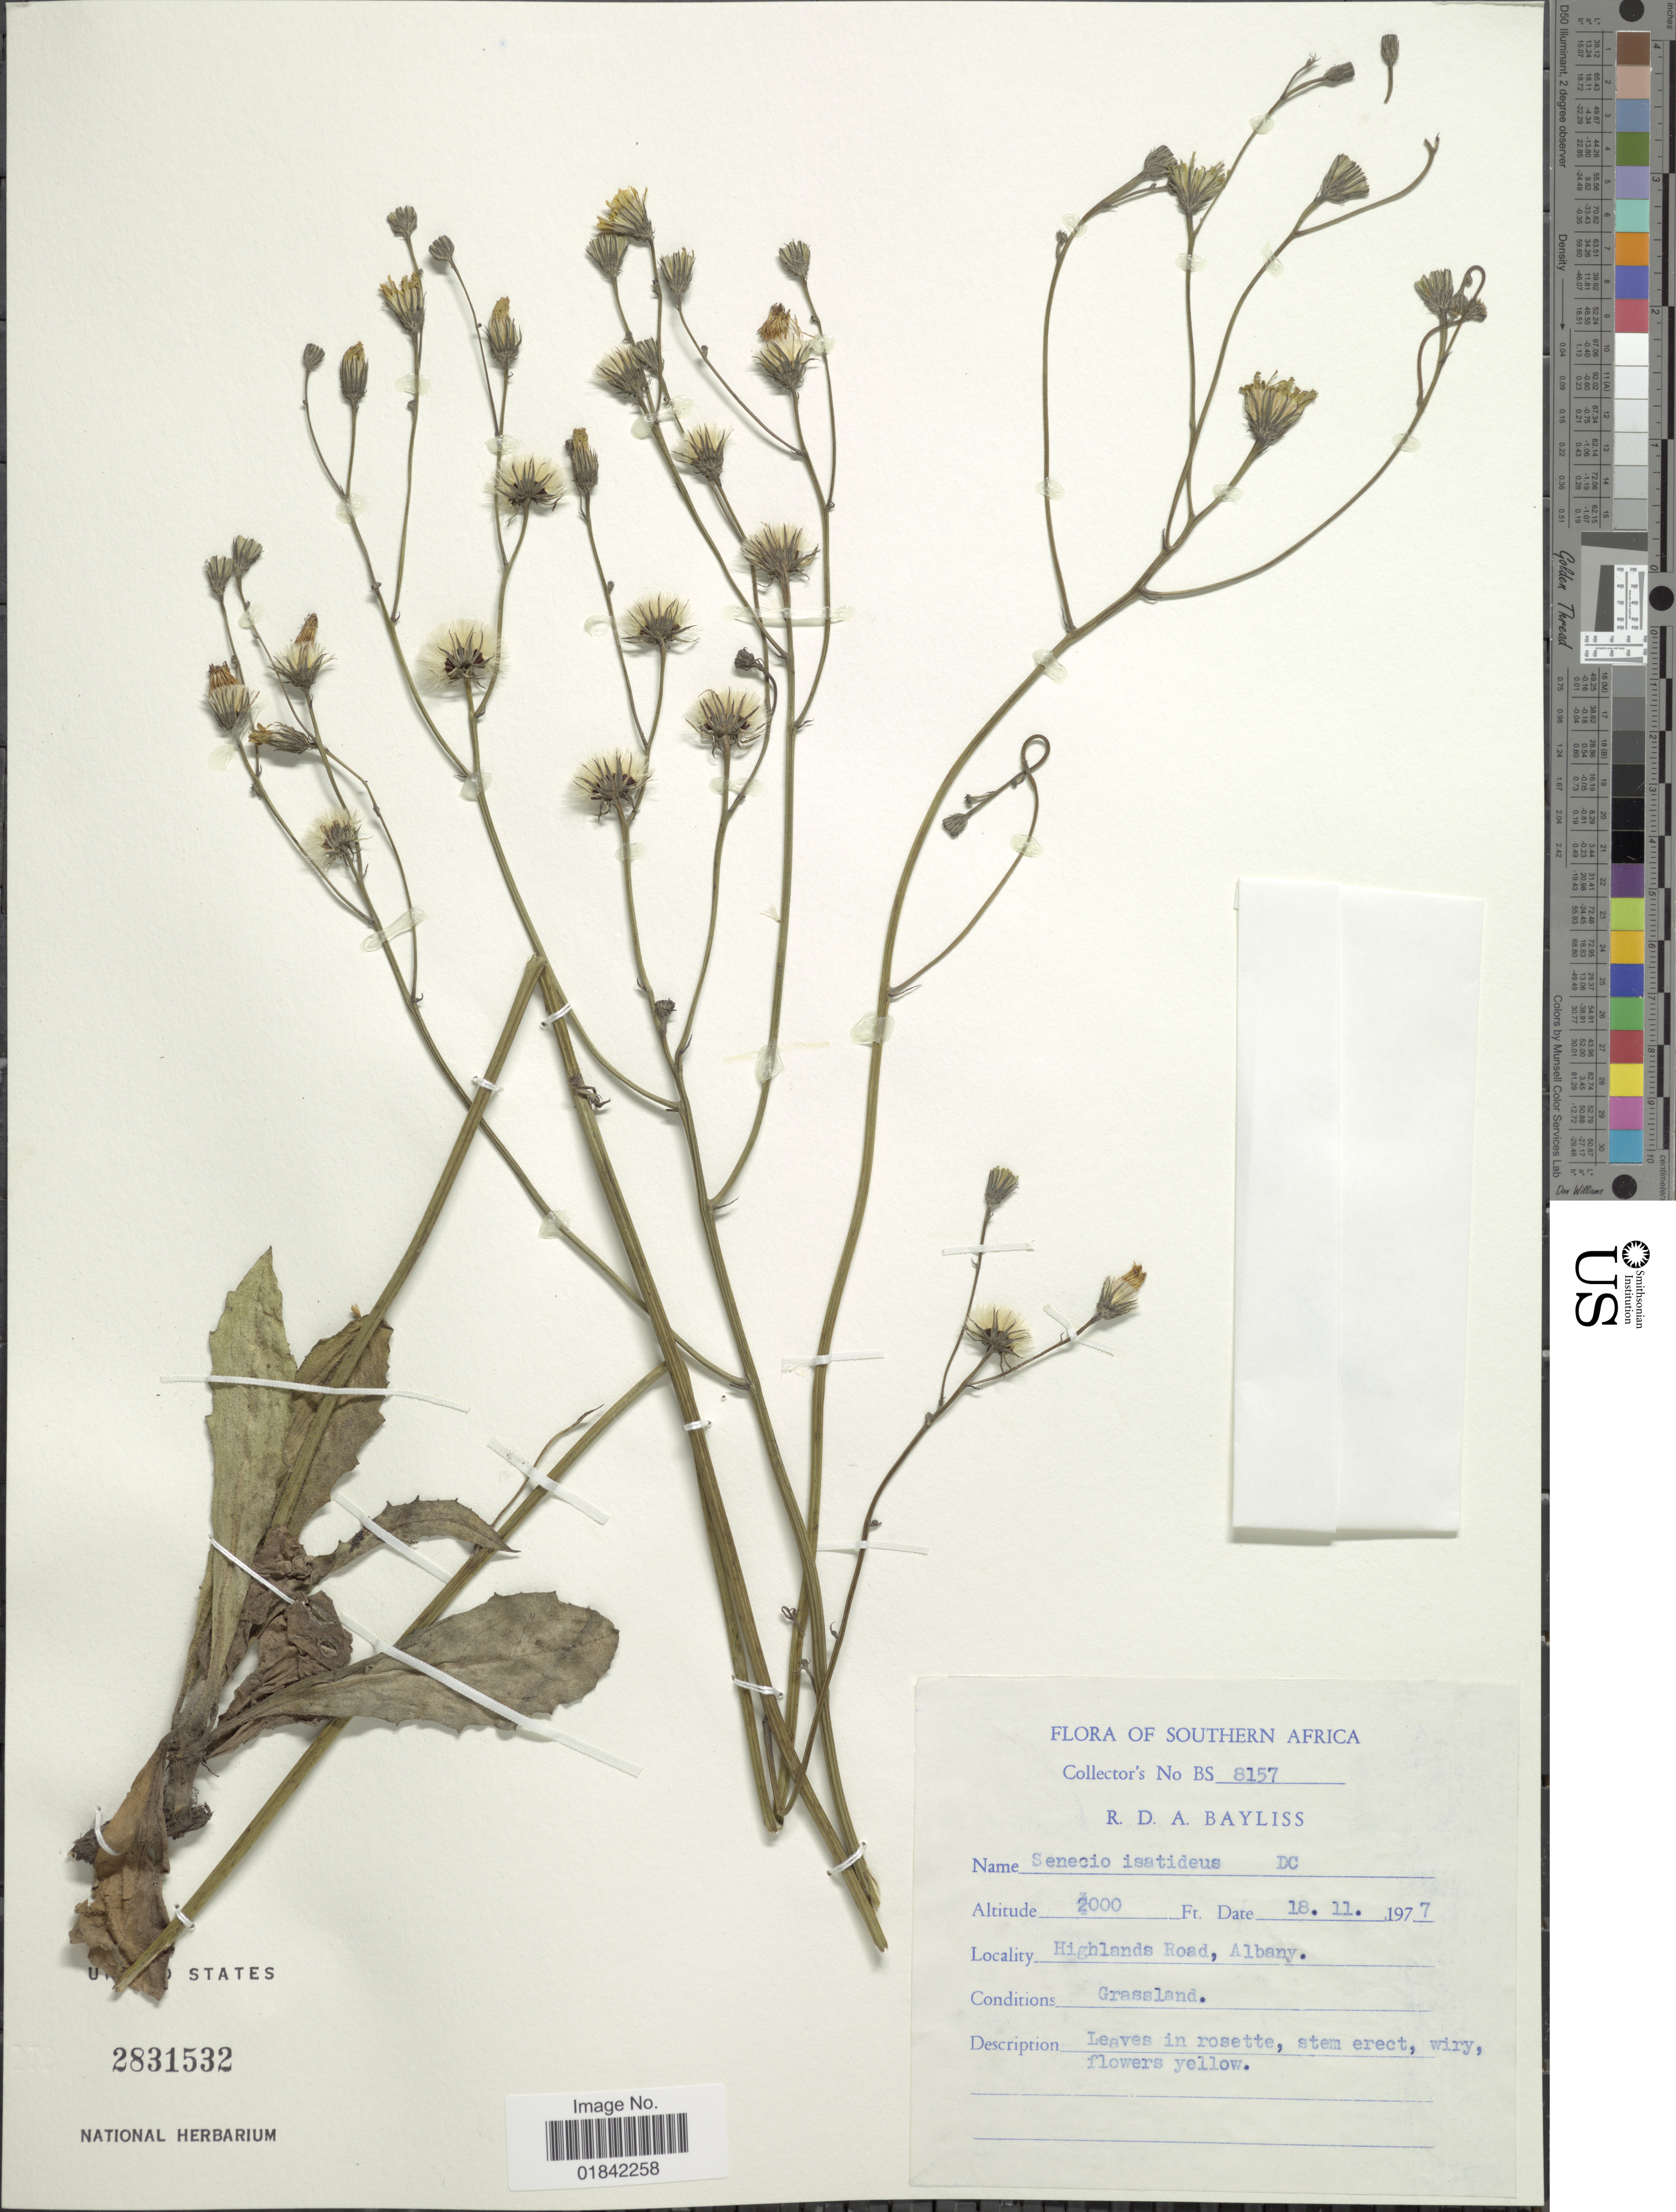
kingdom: Plantae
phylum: Tracheophyta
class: Magnoliopsida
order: Asterales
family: Asteraceae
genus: Senecio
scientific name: Senecio isatideus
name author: DC.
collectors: R. Bayliss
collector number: BS8157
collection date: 1977-11-18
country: South Africa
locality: Southern Africa, Highlands Road, Albany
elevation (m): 610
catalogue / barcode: US 2831532